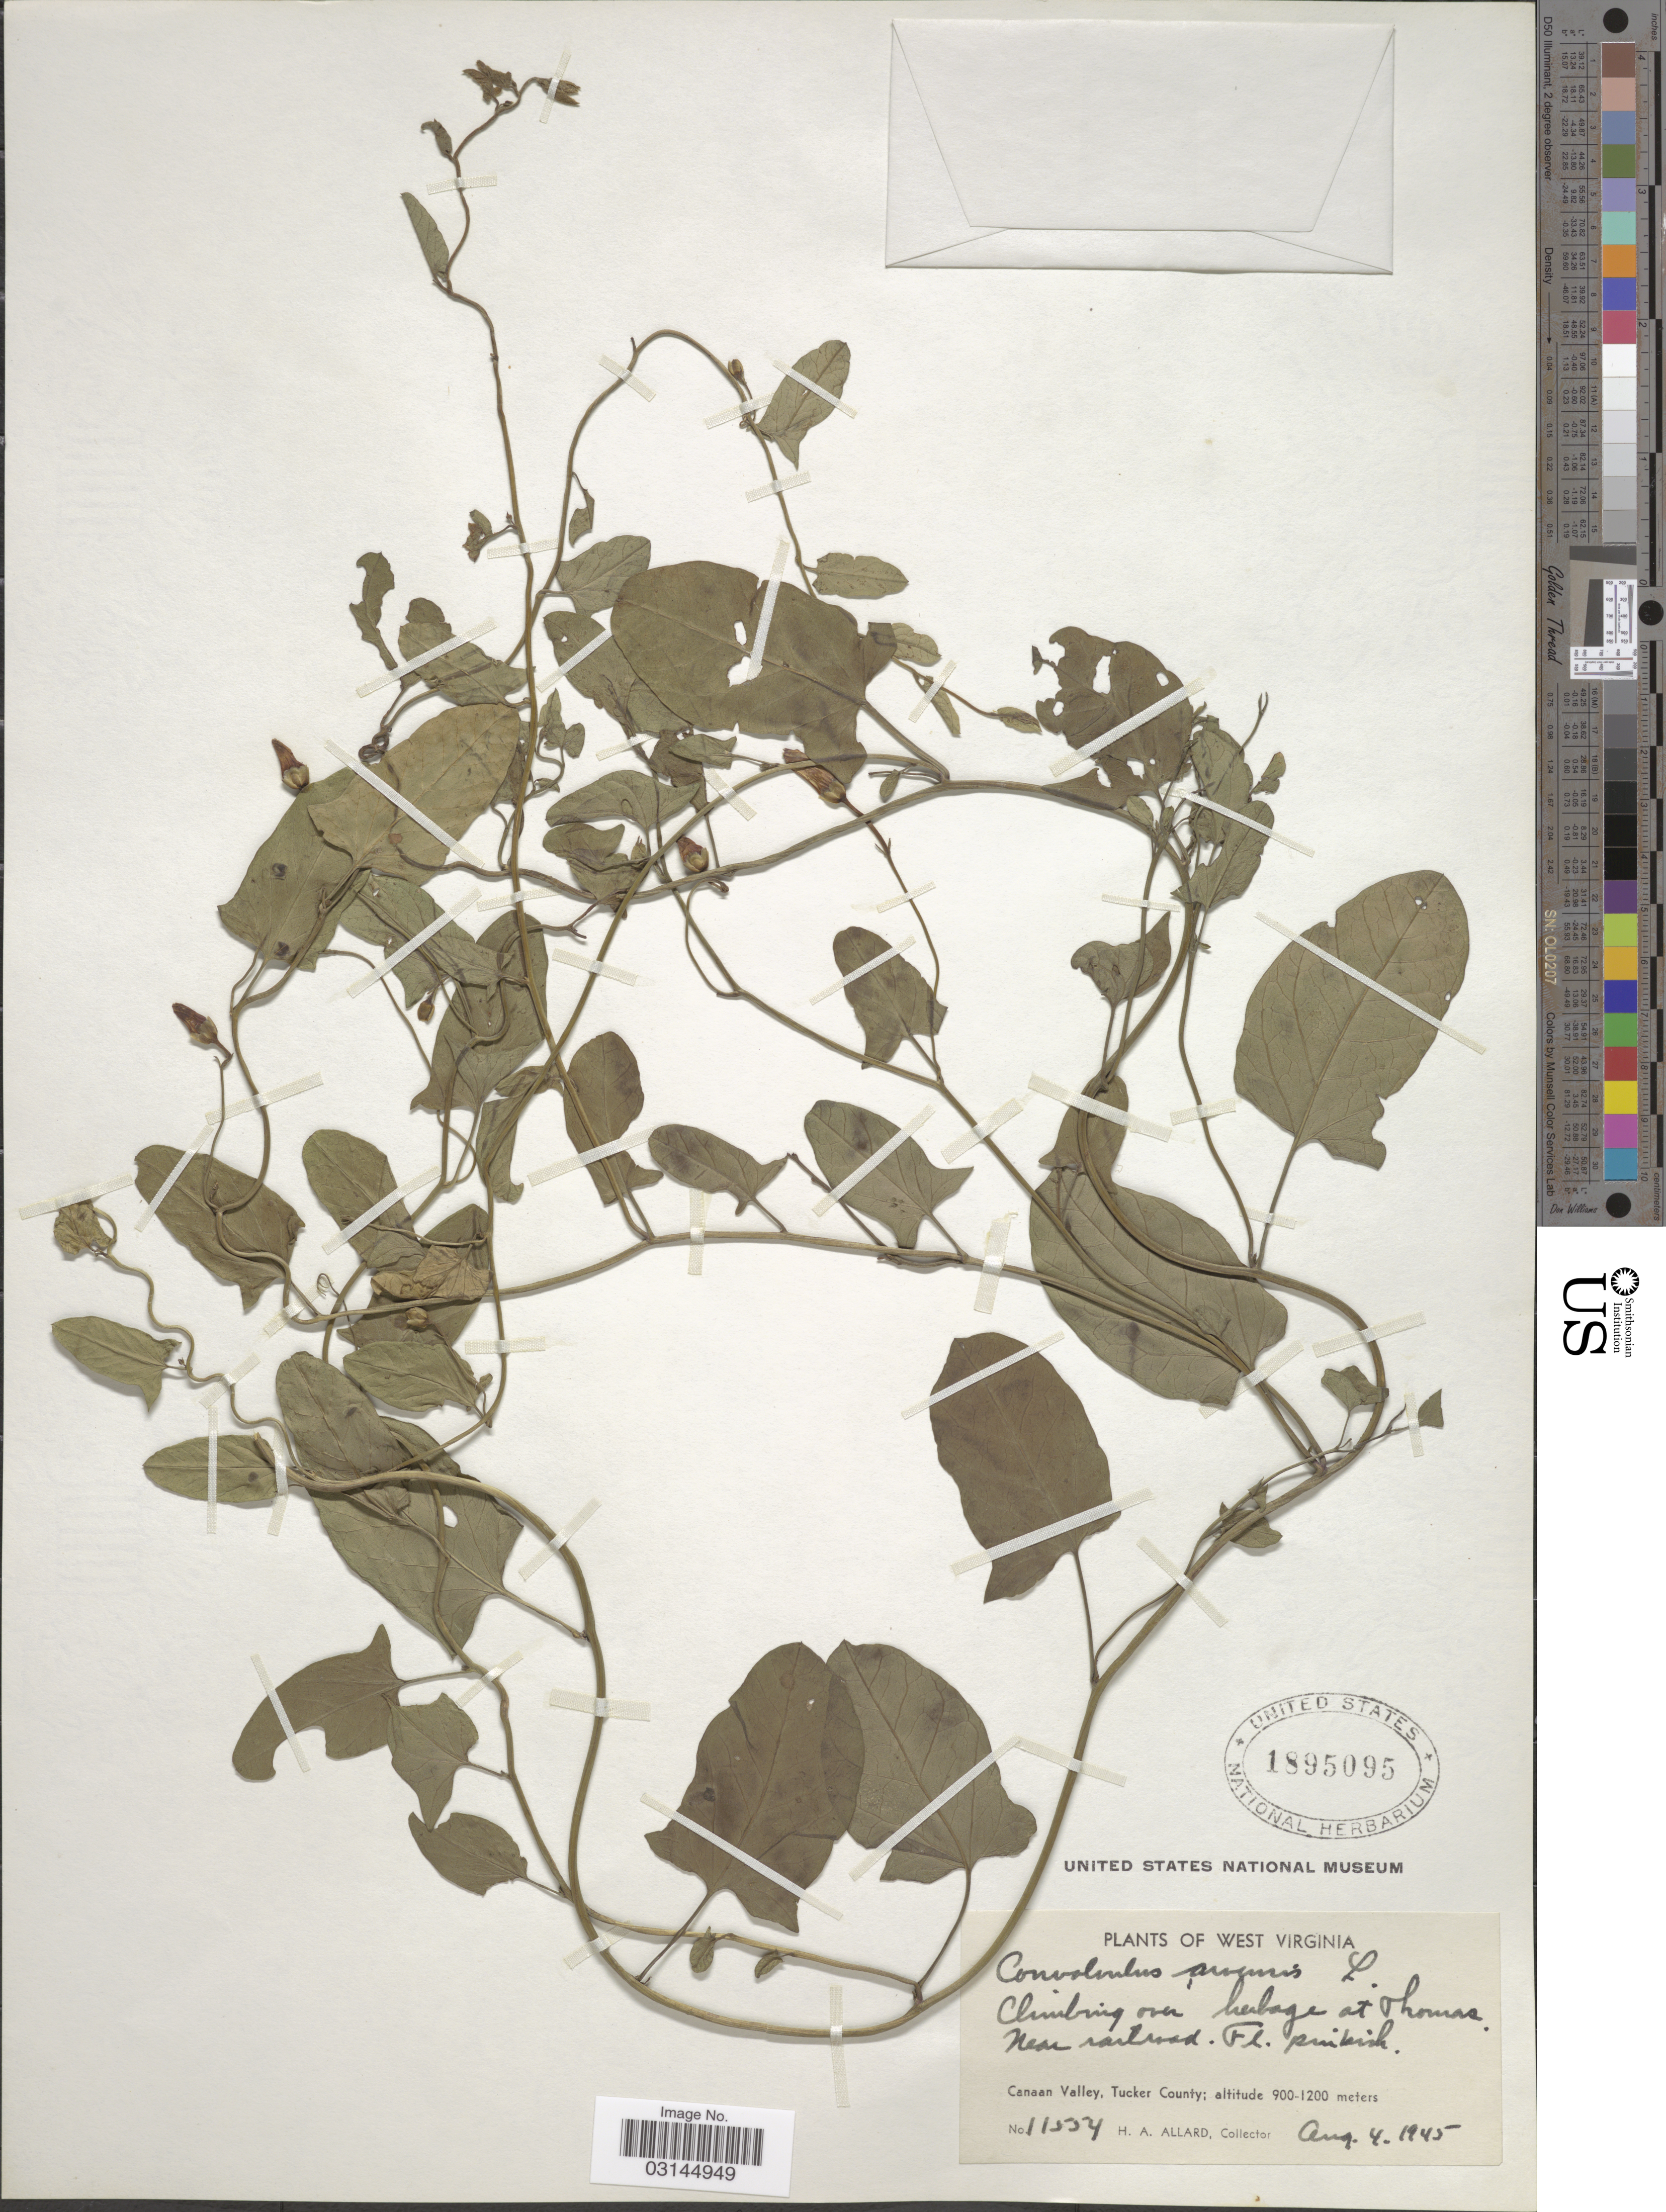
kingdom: Plantae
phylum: Tracheophyta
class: Magnoliopsida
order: Solanales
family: Convolvulaceae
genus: Convolvulus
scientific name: Convolvulus arvensis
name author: L.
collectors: H. A. Allard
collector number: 11554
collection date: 1945-08-04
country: United States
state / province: West Virginia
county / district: Tucker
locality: At Thomas near railroad. Canaan Valley, Tucker County.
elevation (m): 900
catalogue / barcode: US 1895095